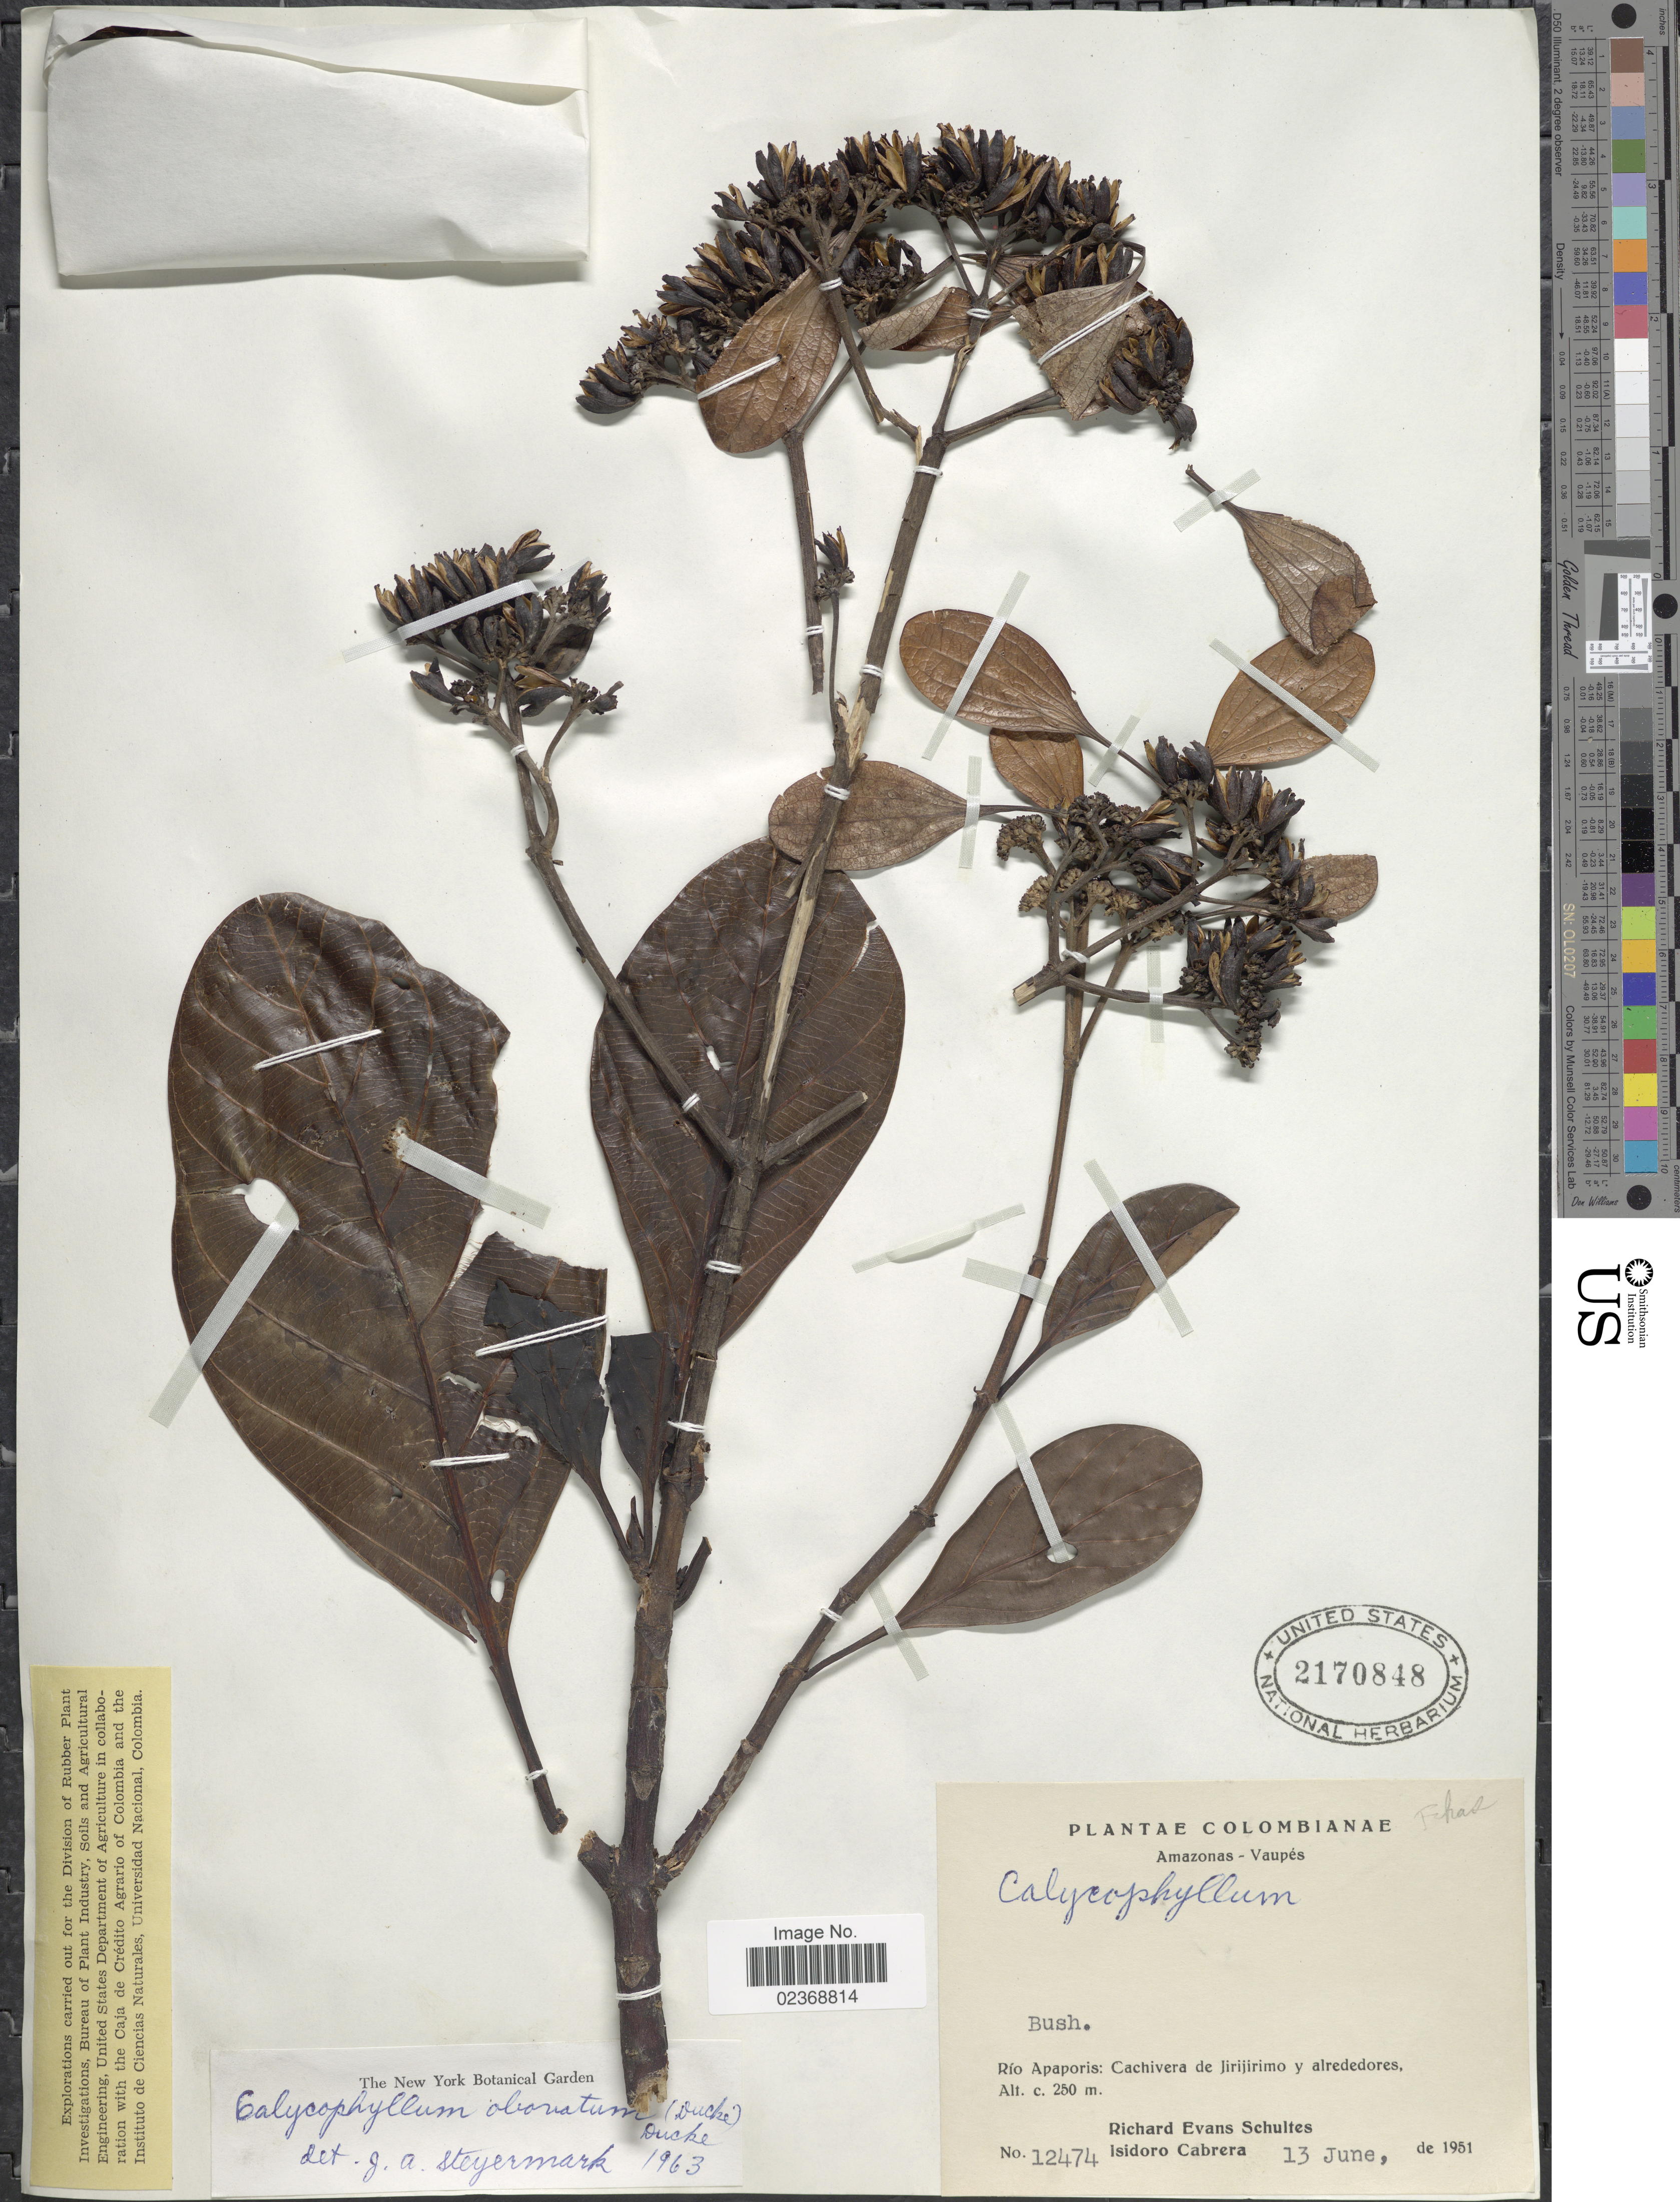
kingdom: Plantae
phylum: Tracheophyta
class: Magnoliopsida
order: Gentianales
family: Rubiaceae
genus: Calycophyllum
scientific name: Calycophyllum obovatum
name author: (Ducke) Ducke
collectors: R. E. Schultes & I. Cabrera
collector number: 12474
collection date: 1951-06-13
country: Colombia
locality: Colombianae. Amazonas - Vaupes. Rio Apaporis: Cachivera de Jirijirimo y alrededores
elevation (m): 250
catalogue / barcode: US 2170848